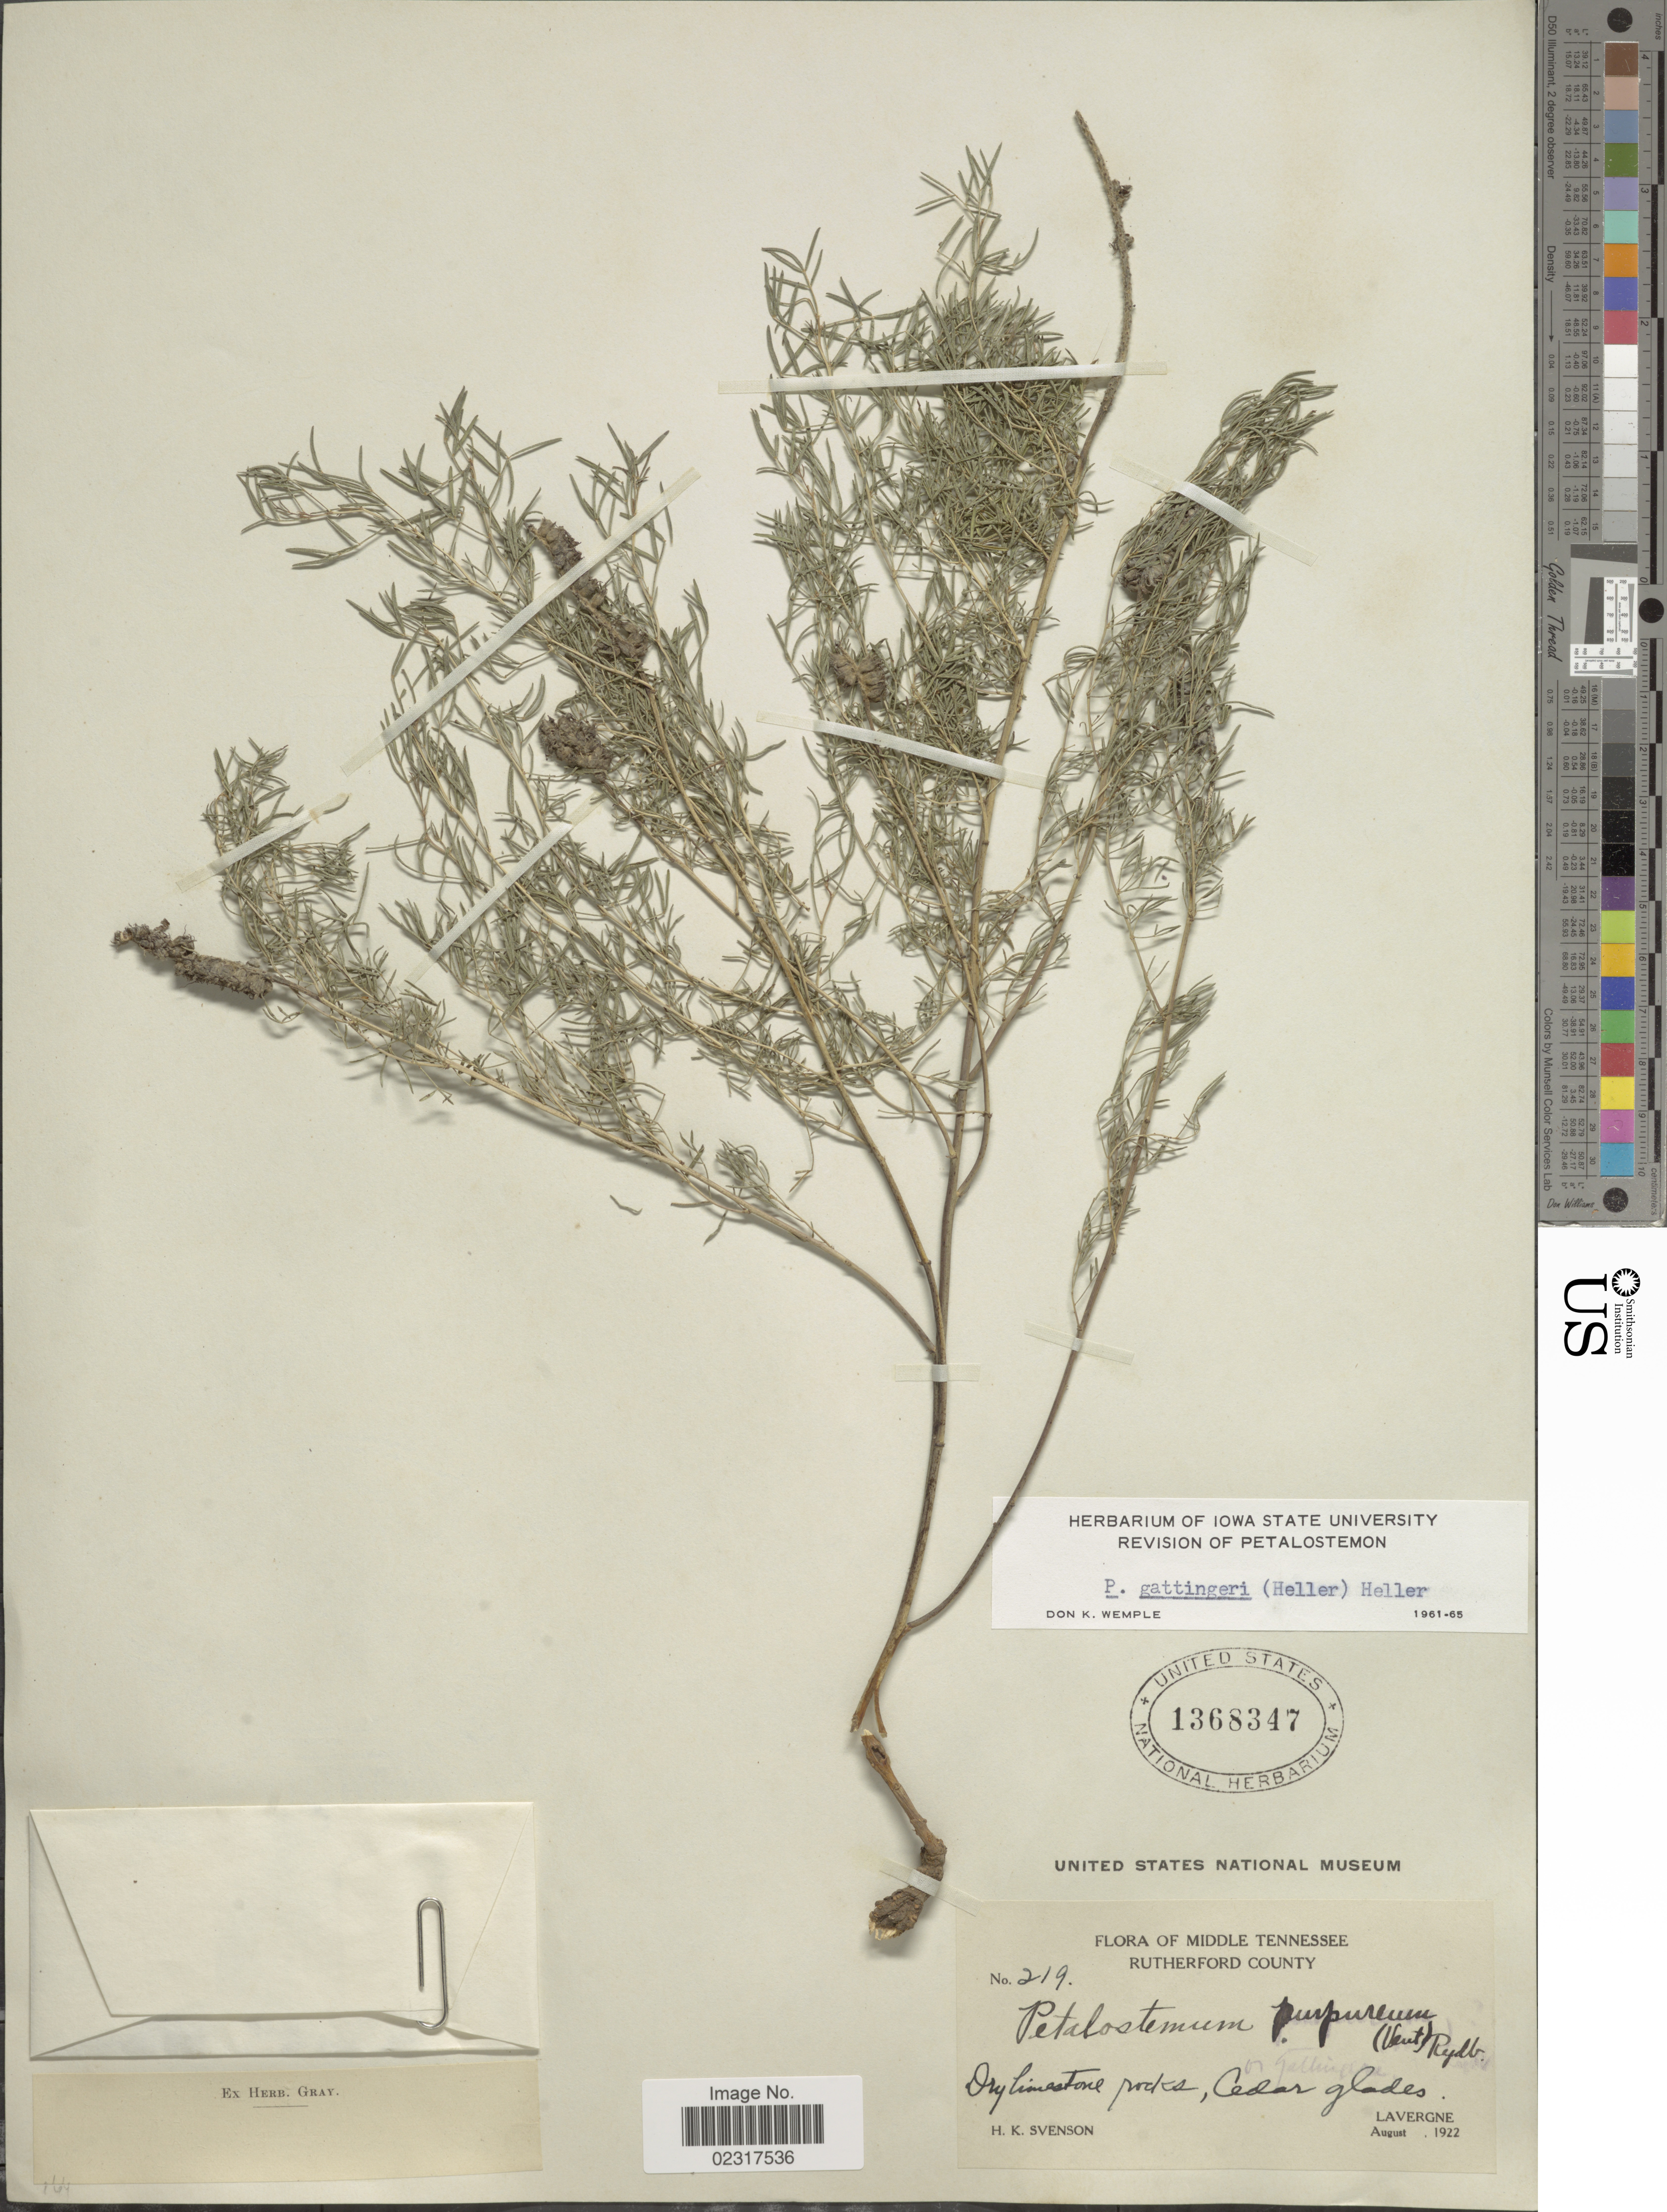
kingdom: Plantae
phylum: Tracheophyta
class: Magnoliopsida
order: Fabales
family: Fabaceae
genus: Dalea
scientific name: Dalea gattingeri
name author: (A. Heller) Barneby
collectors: H. K. Svenson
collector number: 219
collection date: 1922-08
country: United States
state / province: Tennessee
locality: Middle Tennessee, Rutherford County, dry limestone rocks, Cedar Glades, Lavergne.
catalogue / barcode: US 1368347